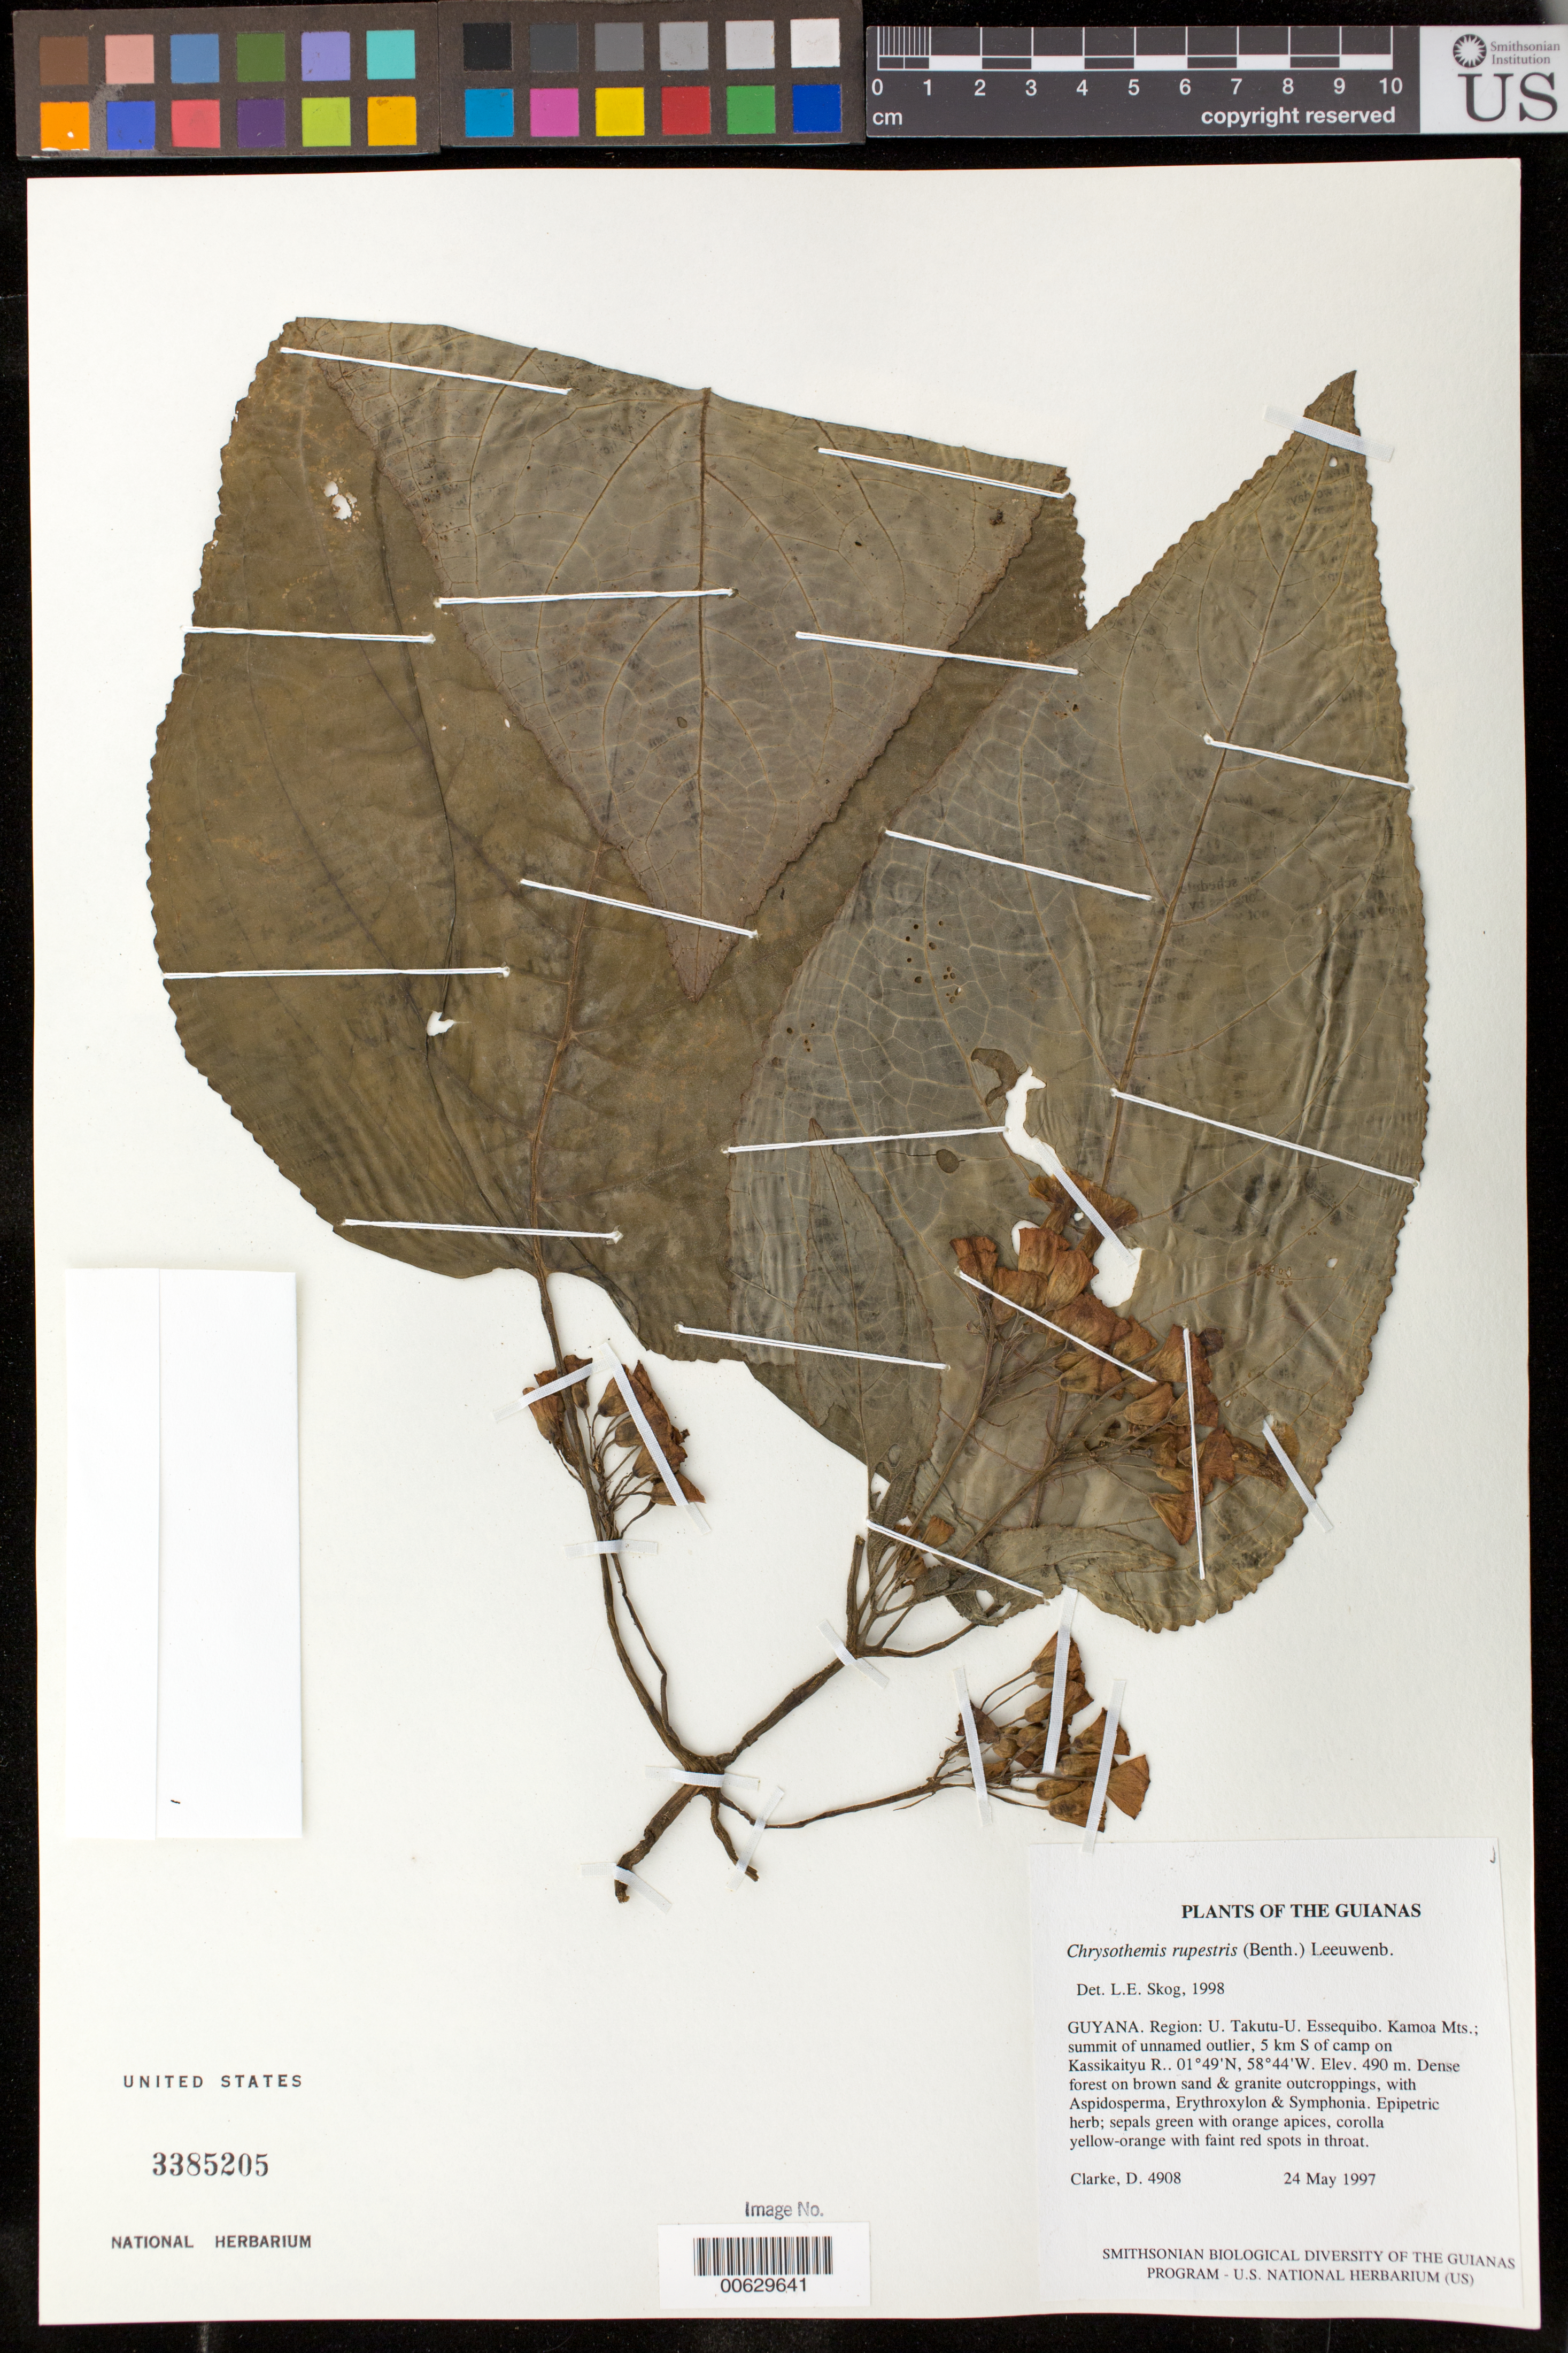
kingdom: Plantae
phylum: Tracheophyta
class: Magnoliopsida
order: Lamiales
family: Gesneriaceae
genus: Chrysothemis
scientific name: Chrysothemis rupestris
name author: (Benth.) Leeuwenb.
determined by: Skog, Laurence E.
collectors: H. D. Clarke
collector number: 4908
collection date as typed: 24 May 1997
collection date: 1997-05-24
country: Guyana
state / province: U. Takutu-U. Essequibo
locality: Kamoa Mts.; summit of unnamed outlier, 5 km S of camp on Kassikaityu R.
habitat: Dense forest on brown sand & granite outcroppings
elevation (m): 490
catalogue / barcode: US 3385205